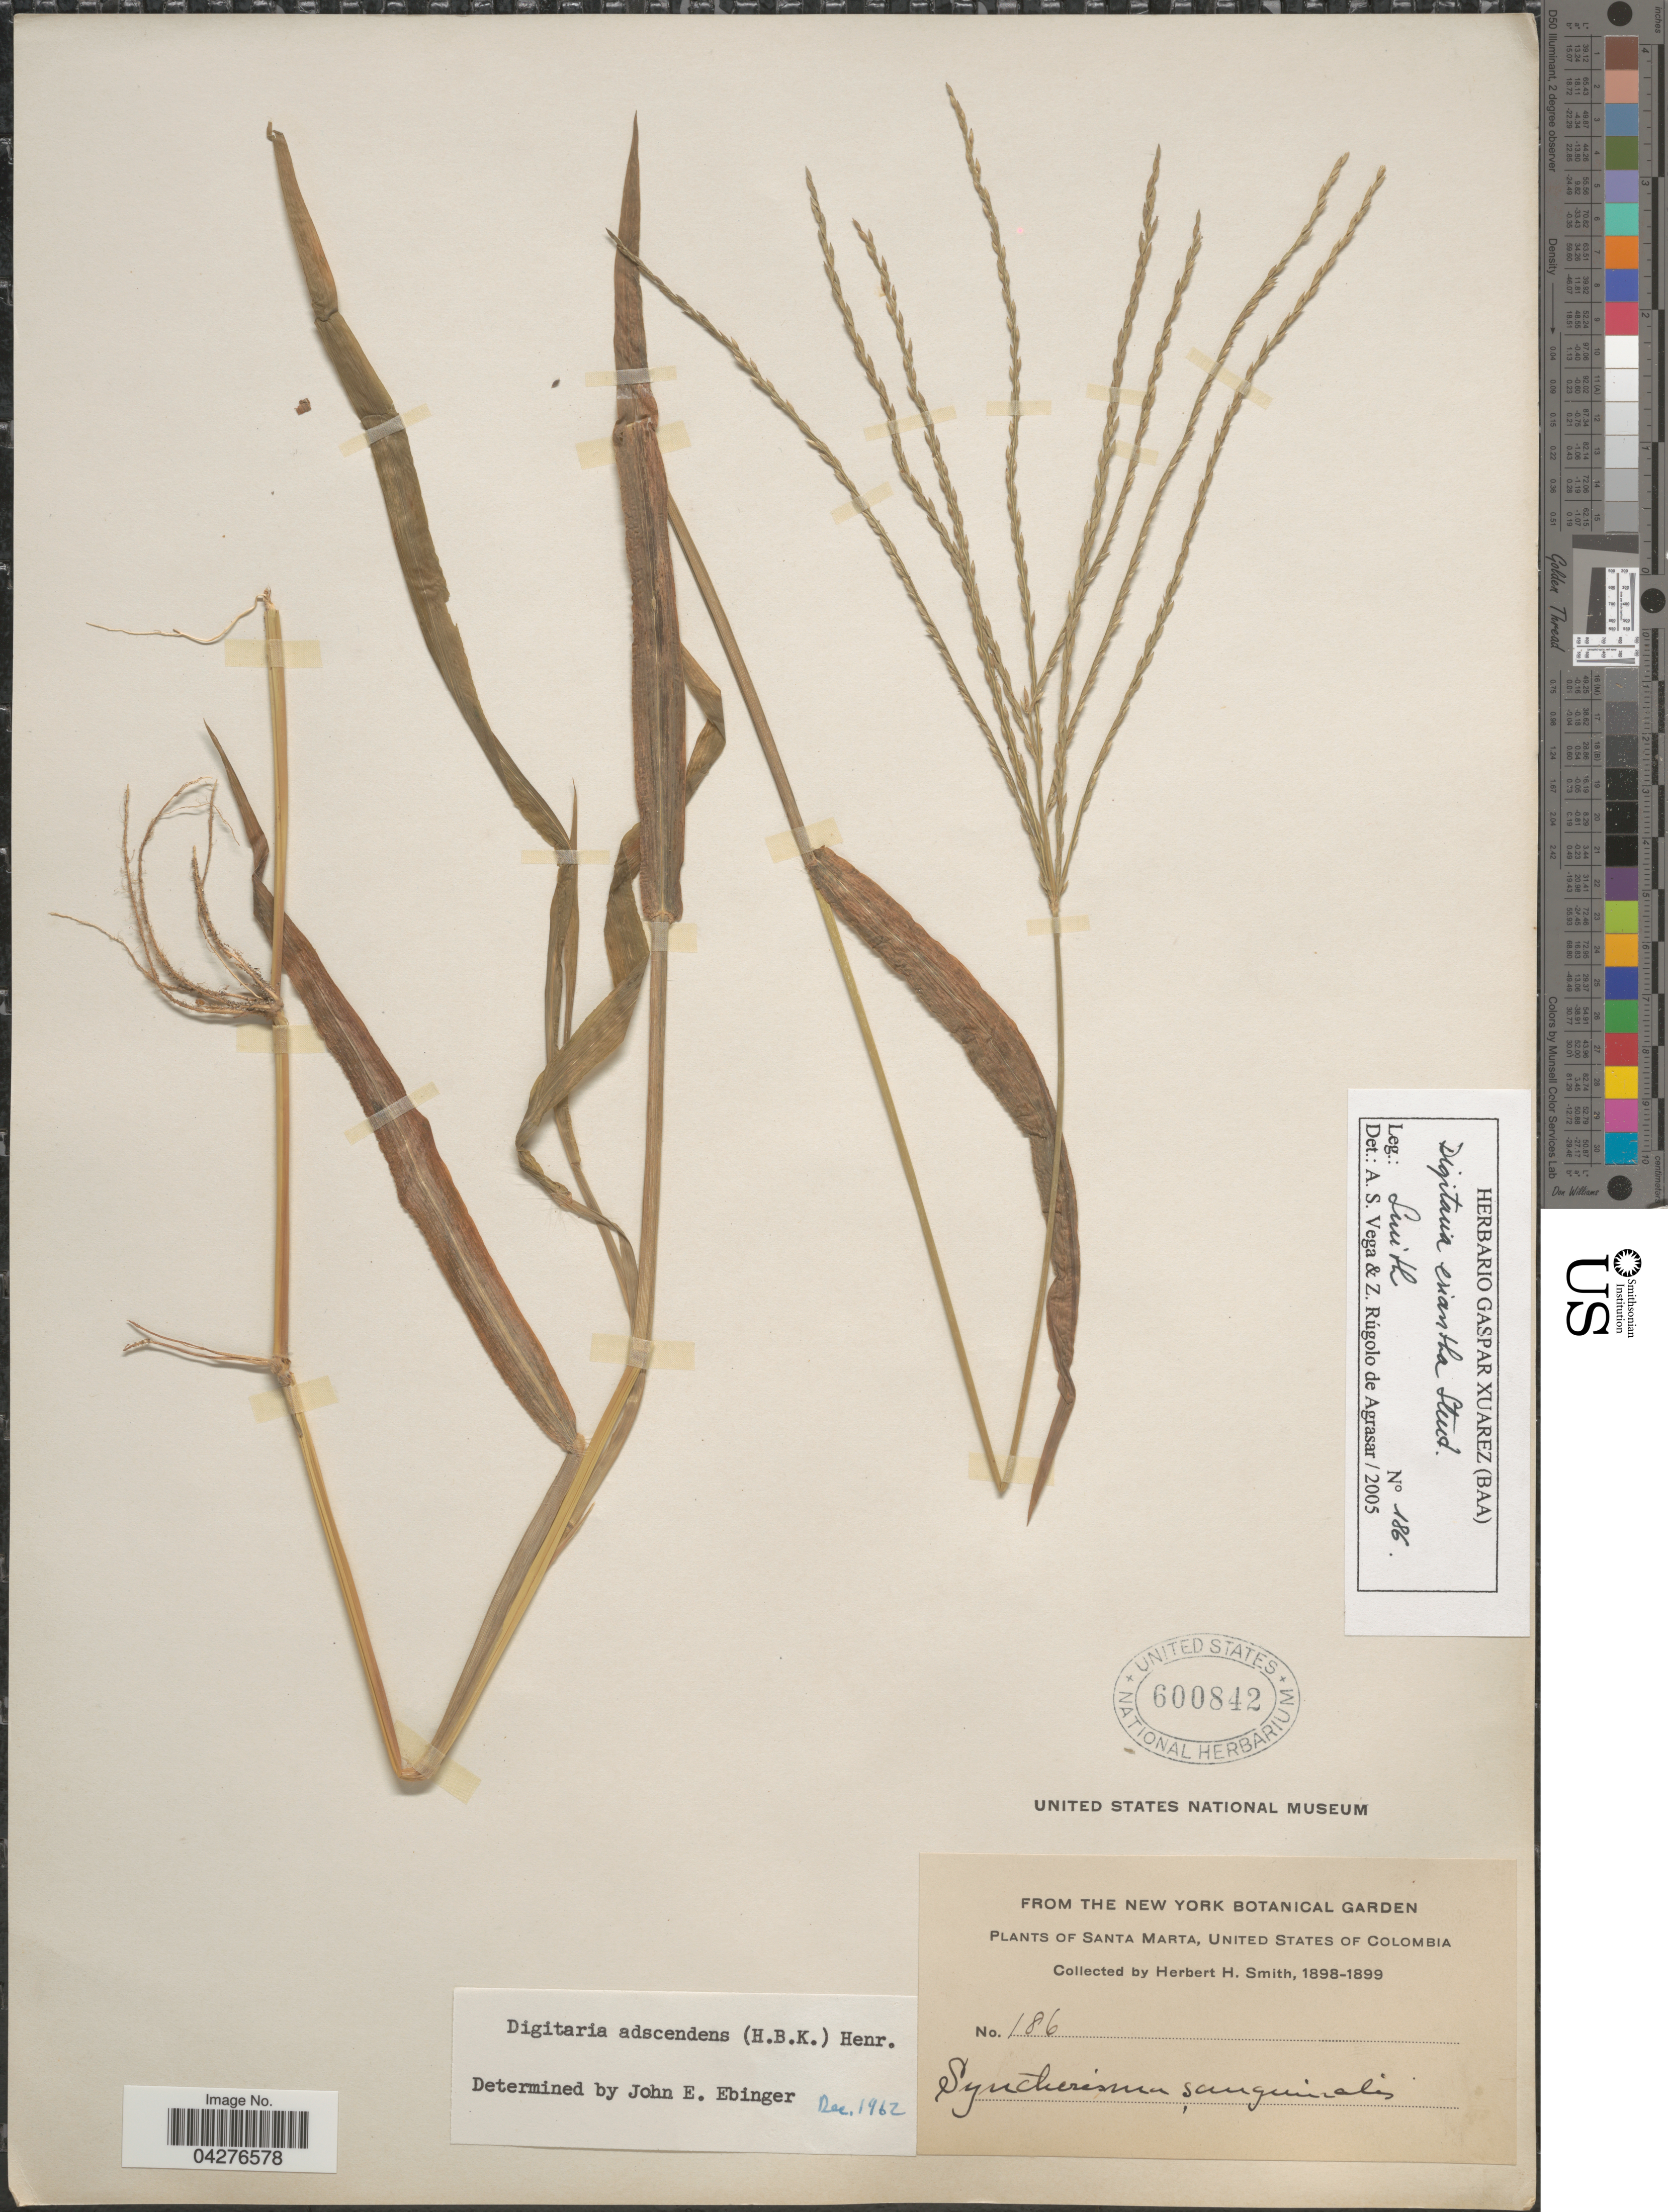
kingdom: Plantae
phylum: Tracheophyta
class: Liliopsida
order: Poales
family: Poaceae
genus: Digitaria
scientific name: Digitaria eriantha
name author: Steud.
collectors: Herbert H. Smith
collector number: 186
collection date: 1898/1899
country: Colombia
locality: Santa Marta, United States of Colombia.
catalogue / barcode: US 600842